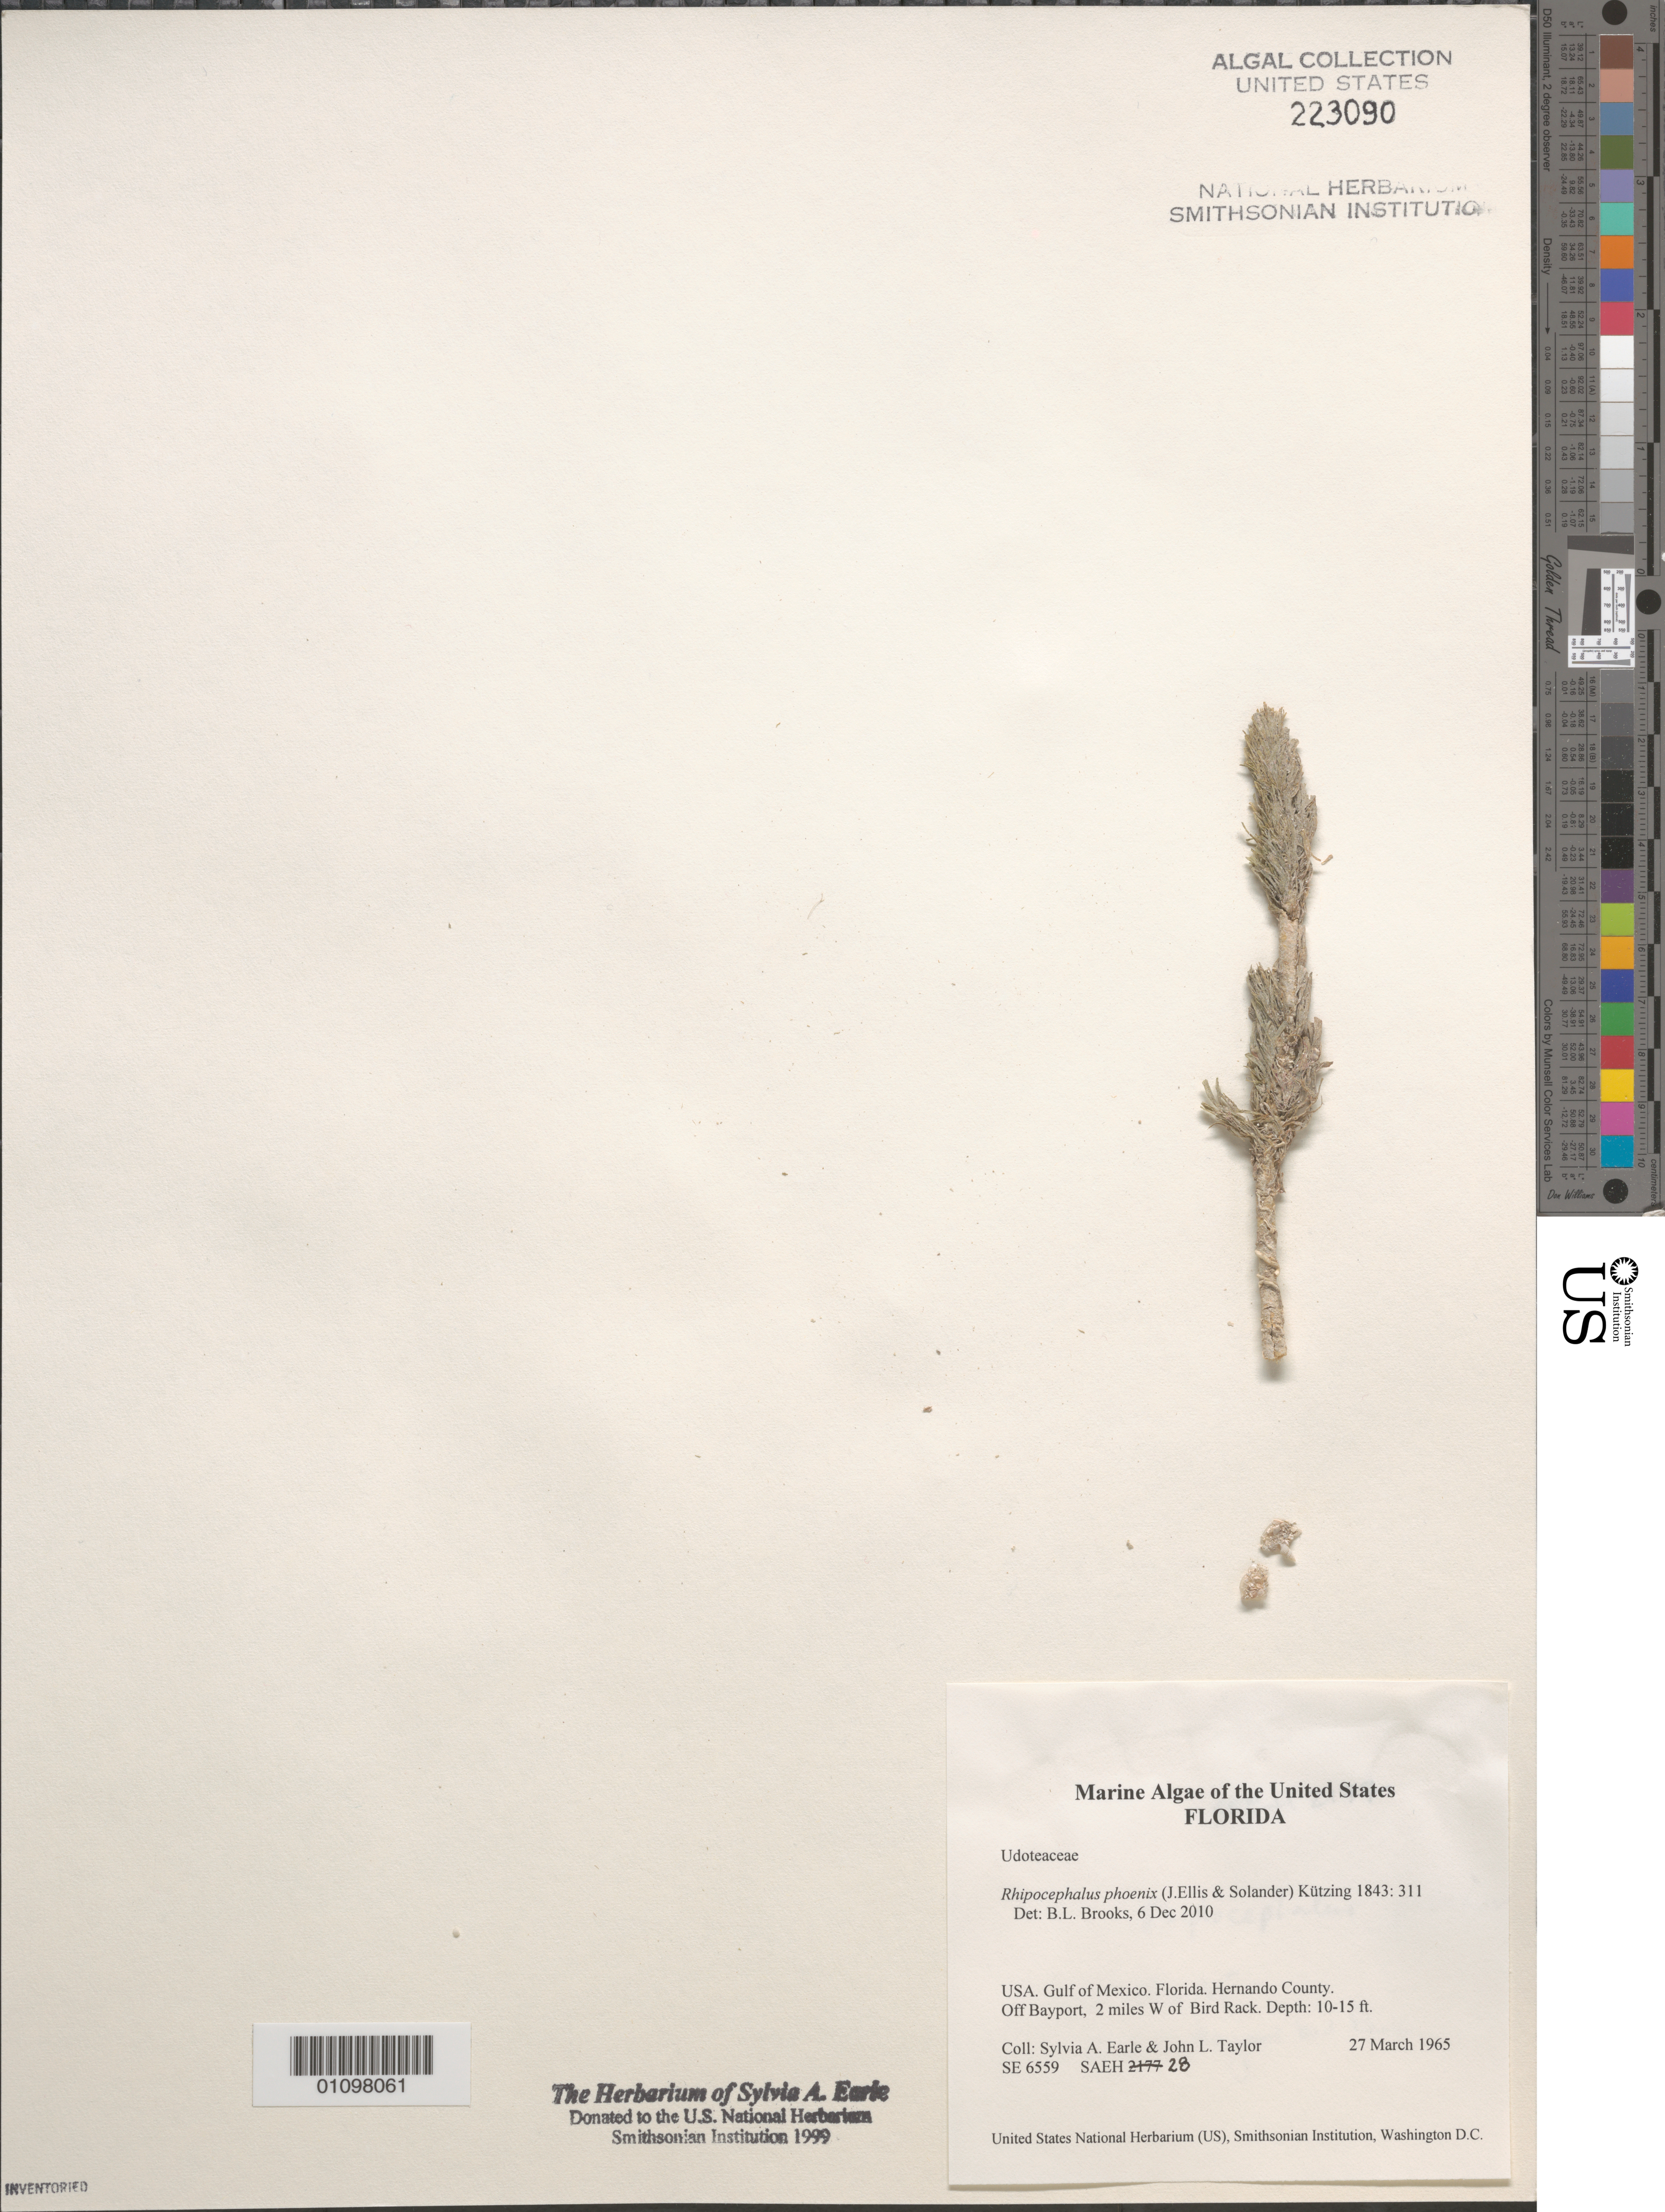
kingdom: Plantae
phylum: Chlorophyta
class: Ulvophyceae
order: Bryopsidales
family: Udoteaceae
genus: Rhipocephalus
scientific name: Rhipocephalus phoenix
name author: (J. Ellis & Sol.) Kütz.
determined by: Brooks, B. L., (BOT), Smithsonian Institution - National Museum of Natural History (UNITED STATES)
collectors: S. A. Earle & J. L. Taylor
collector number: SE 6559 & SAEH 28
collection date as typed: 27 Mar 1965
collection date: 1965-03-27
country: United States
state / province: Florida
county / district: Hernando County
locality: Gulf of Mexico, off Bayport, 2 miles west of bird rack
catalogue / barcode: US 223090